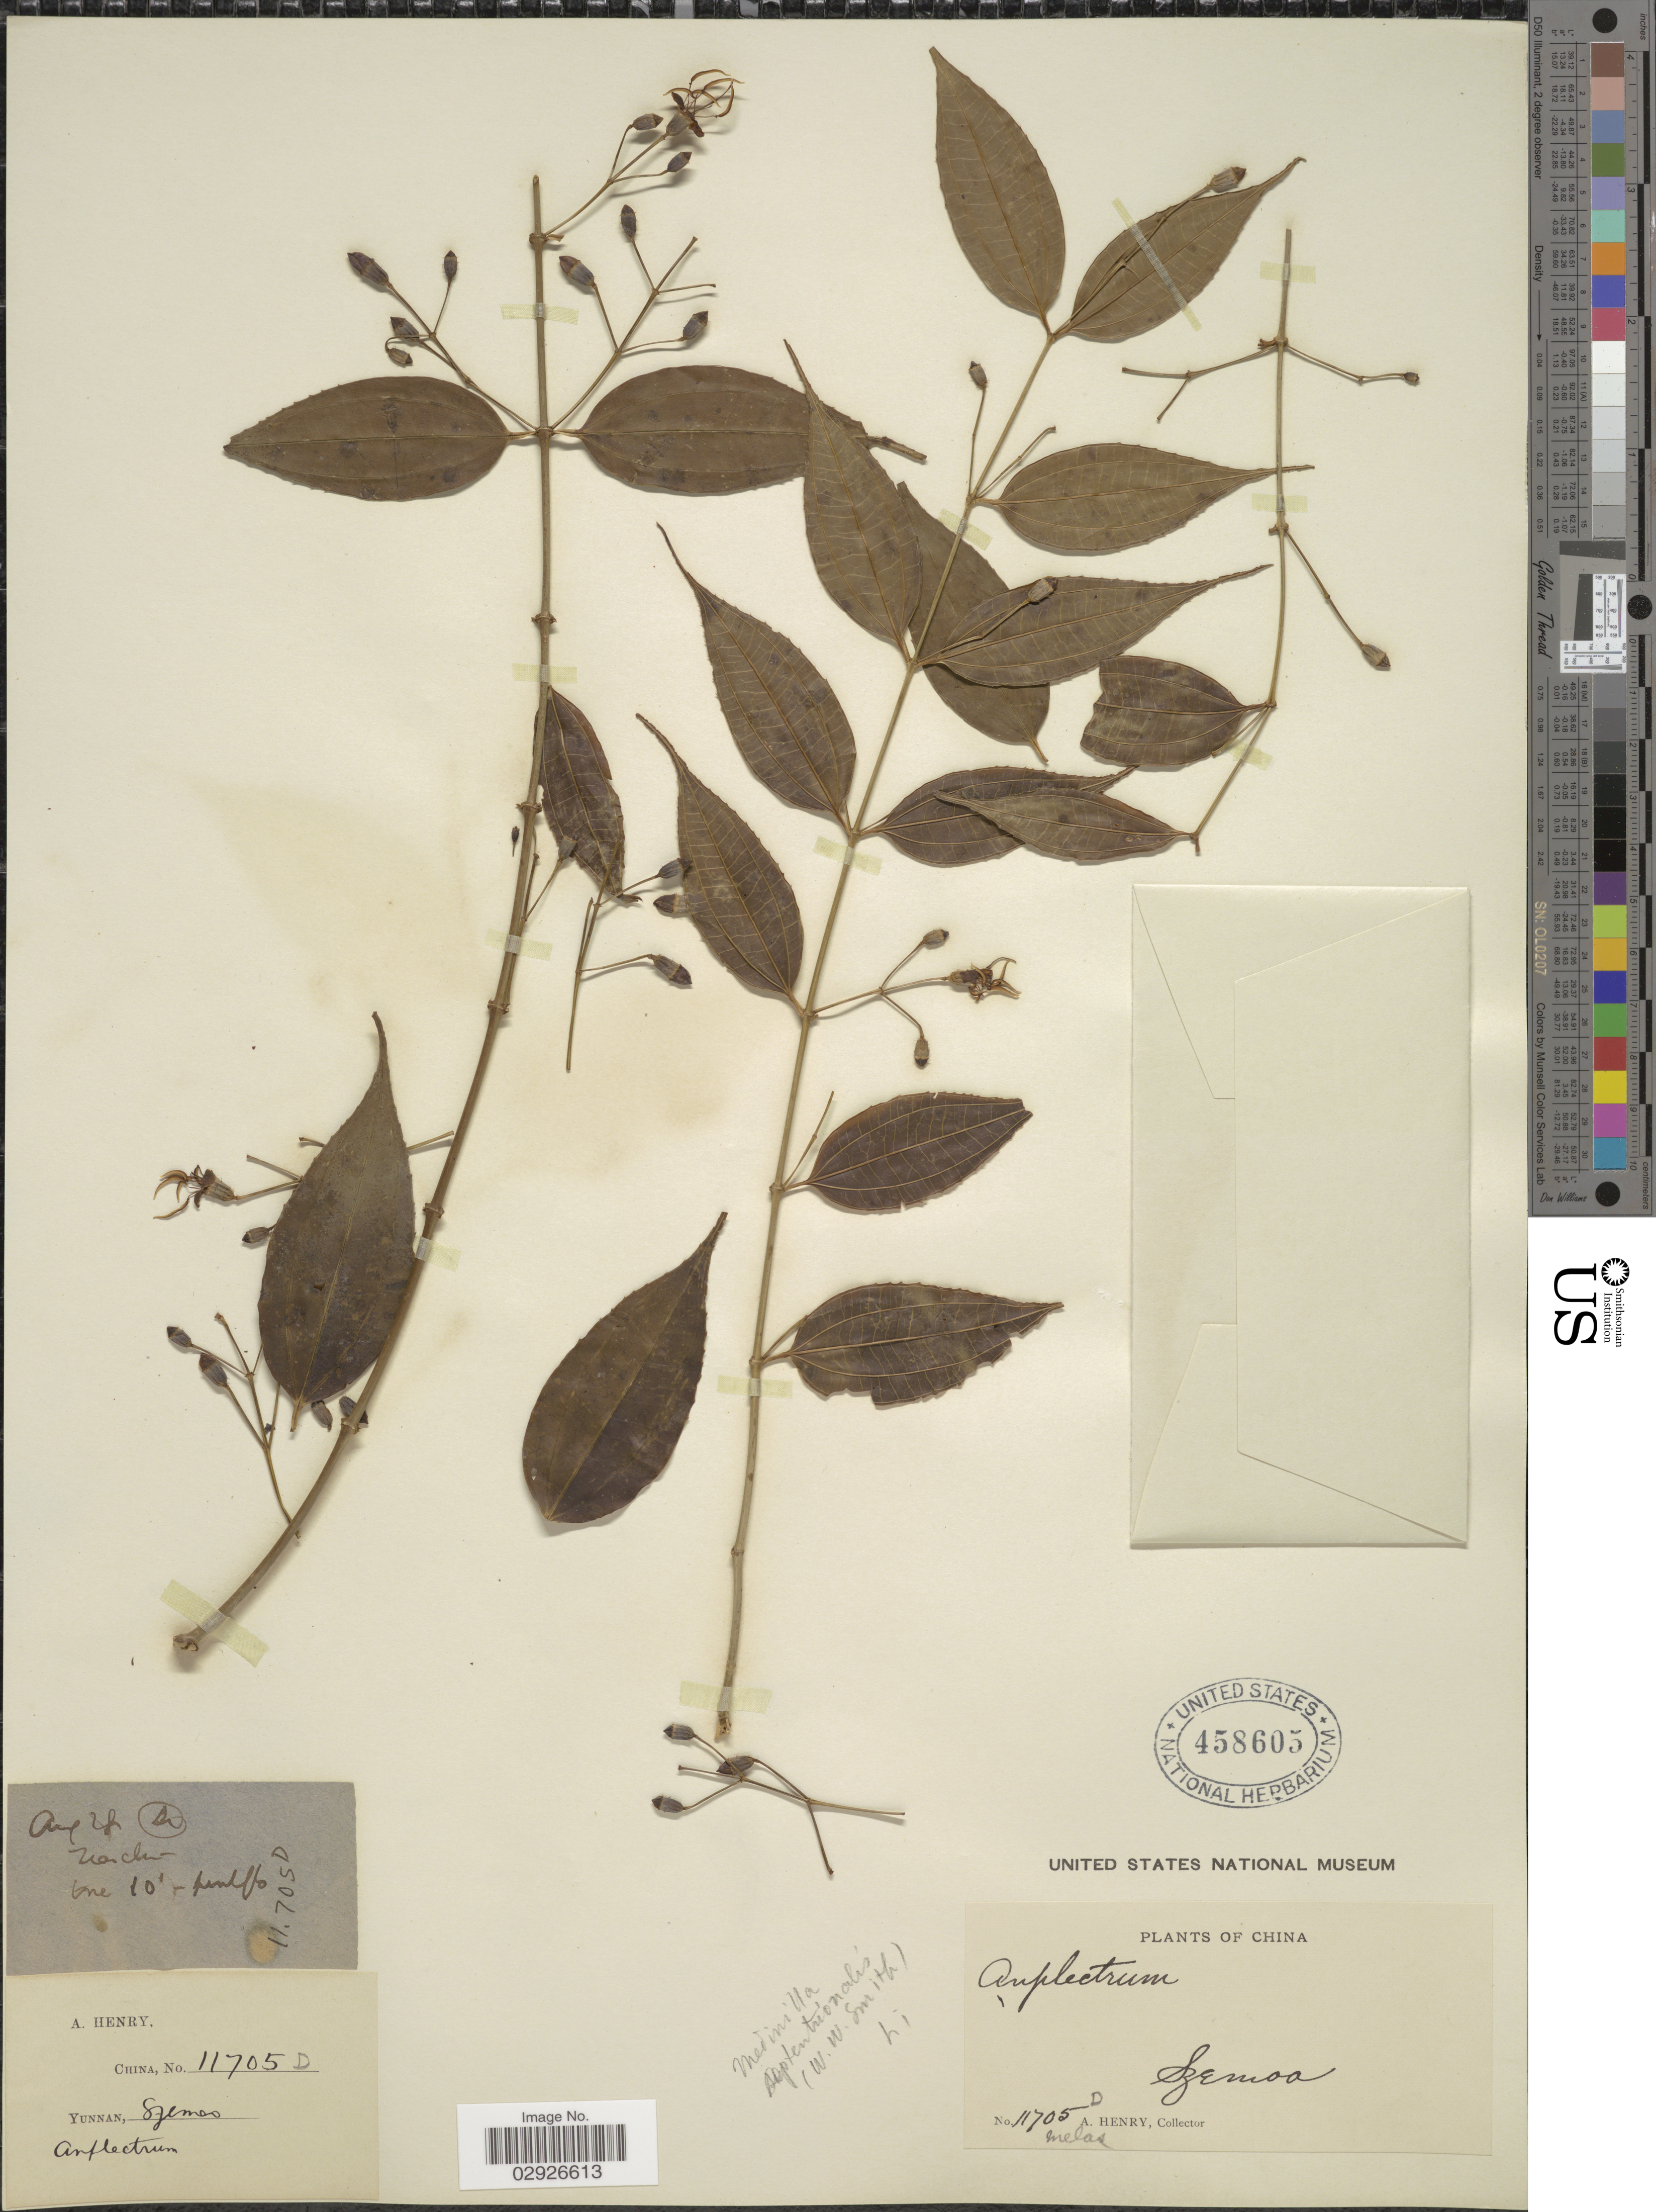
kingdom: Plantae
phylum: Tracheophyta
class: Magnoliopsida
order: Myrtales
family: Melastomataceae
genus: Pseudodissochaeta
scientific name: Pseudodissochaeta septentrionalis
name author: (W.W. Sm.) M.P. Nayar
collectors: A. Henry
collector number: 11705 D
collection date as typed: Transcribed d/m/y: /8/28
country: China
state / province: Yunnan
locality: Nan chew. Szemoa.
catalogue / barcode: US 458605